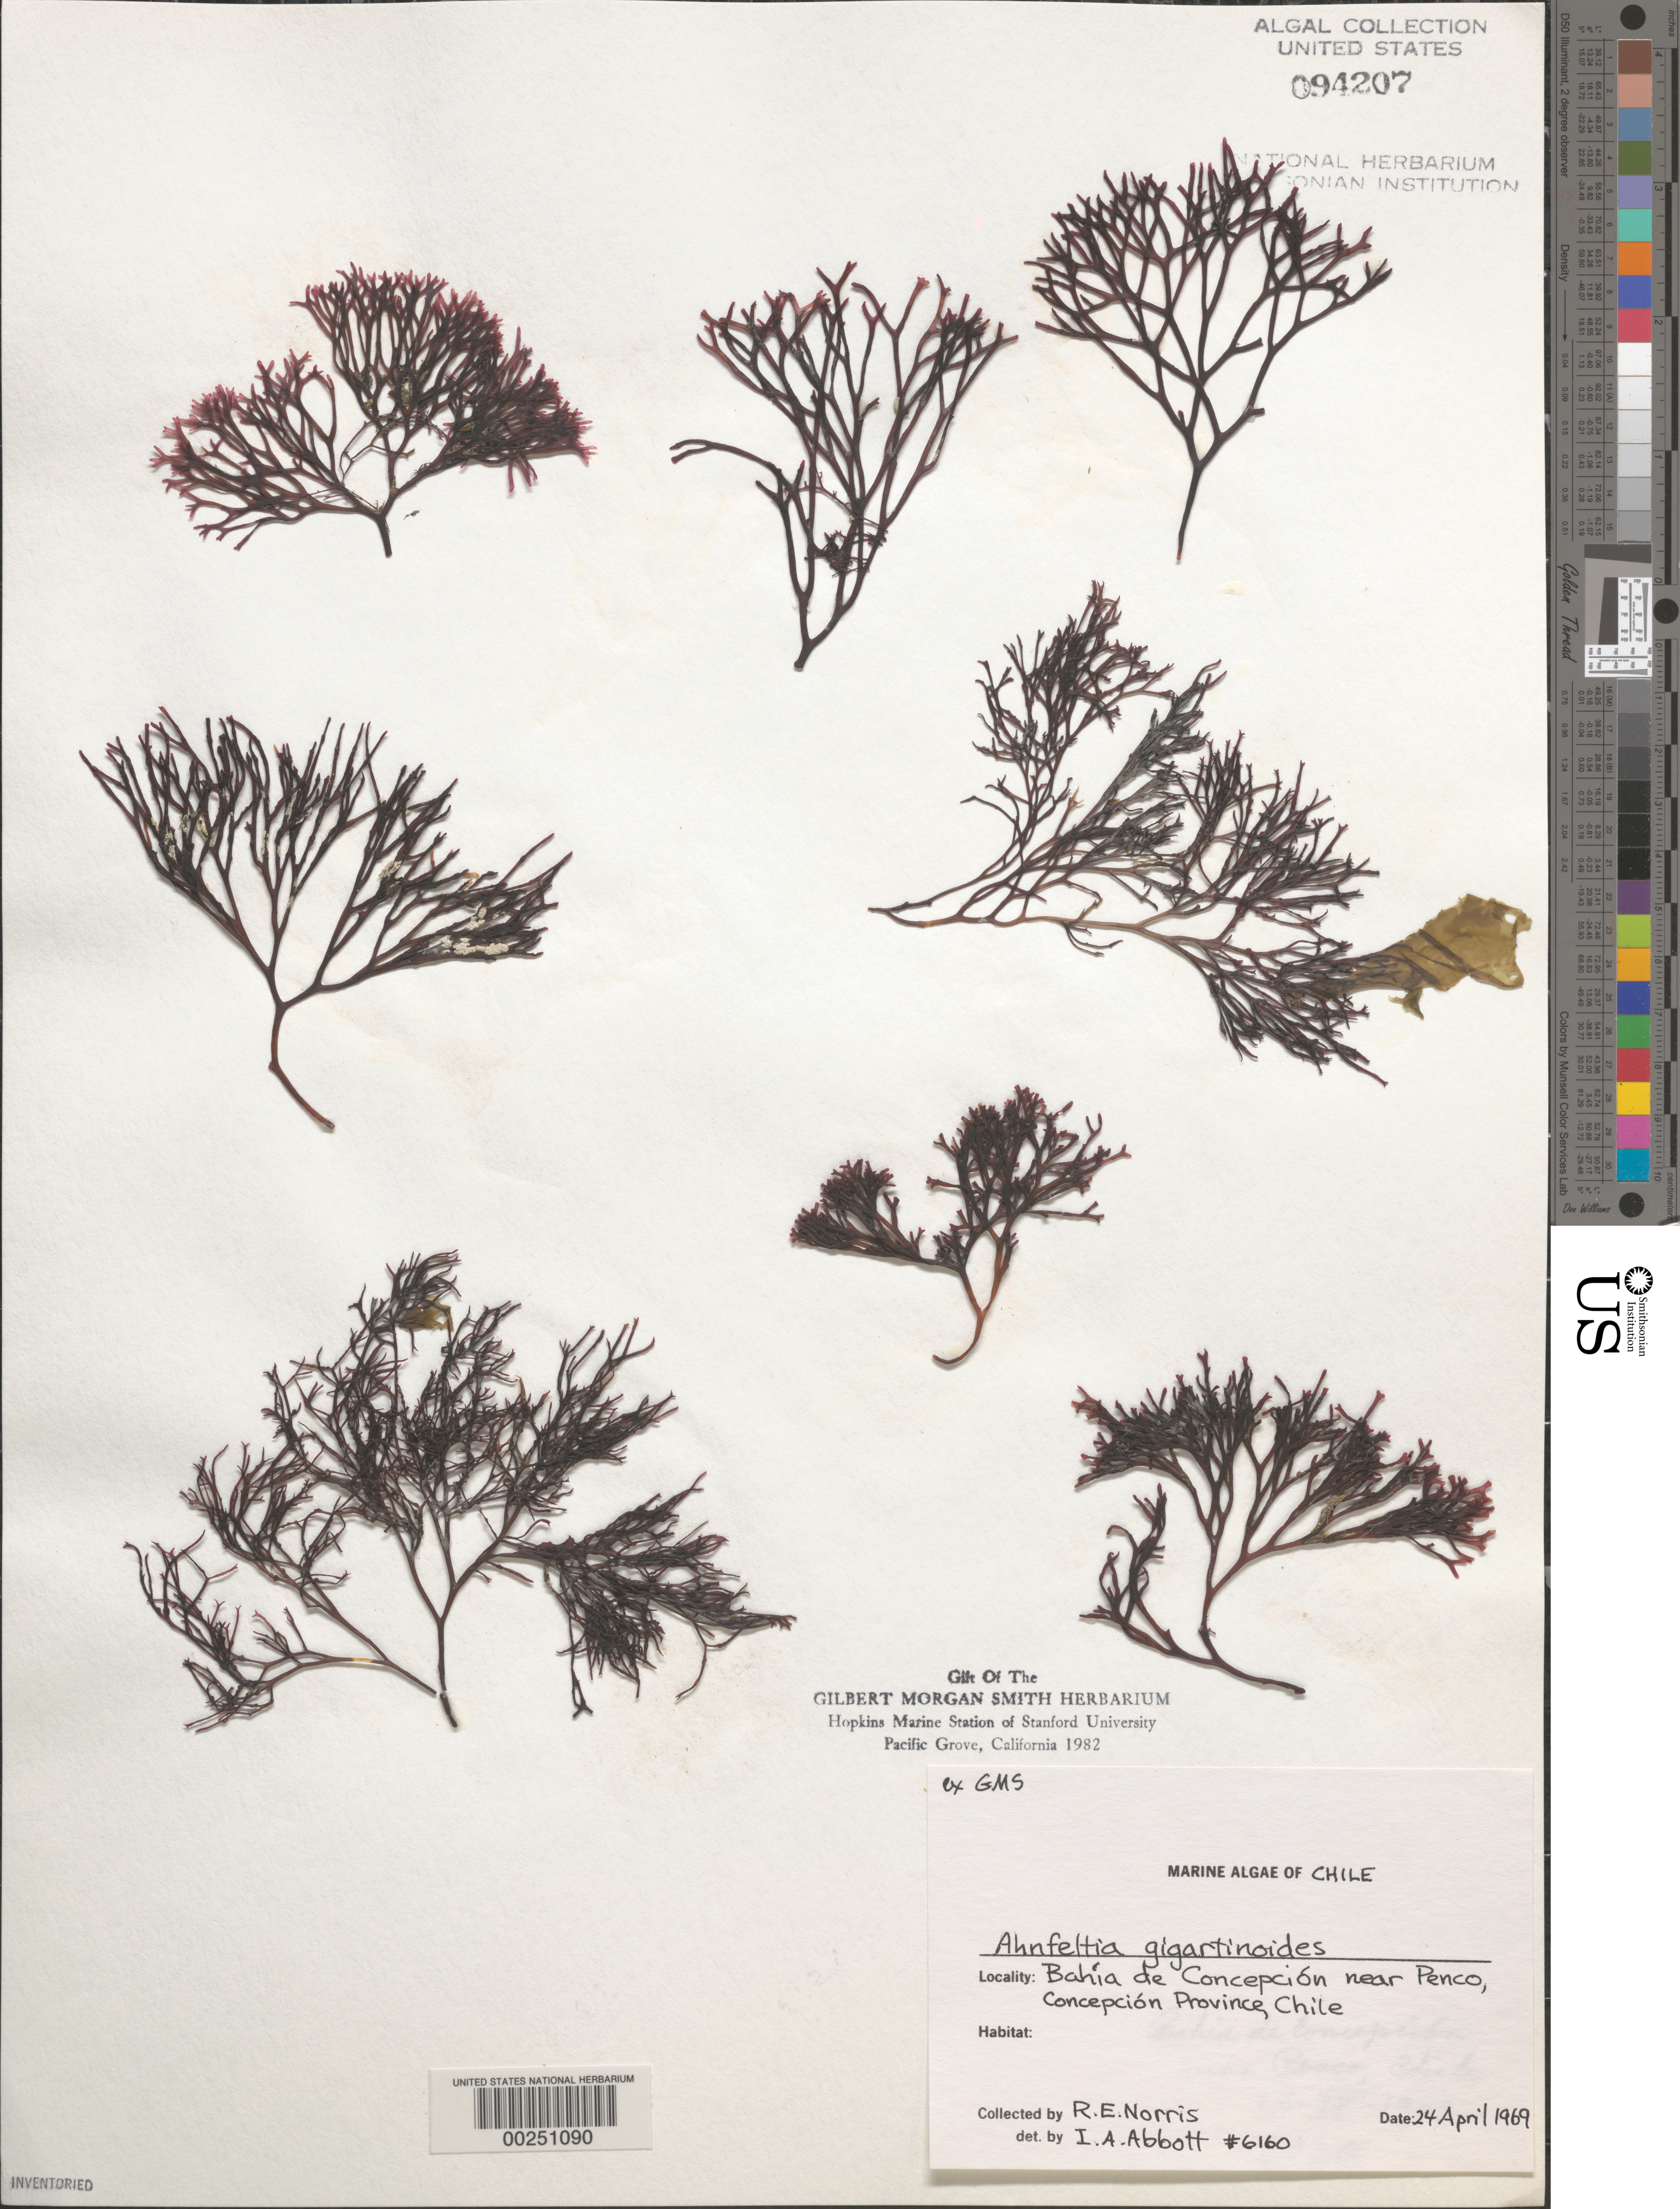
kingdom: Plantae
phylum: Rhodophyta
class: Florideophyceae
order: Ahnfeltiales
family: Ahnfeltiaceae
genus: Ahnfeltia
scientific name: Ahnfeltia gigartinoides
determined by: Abbott, Isabella A.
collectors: R. E. Norris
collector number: IAA 6160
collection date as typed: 24 Apr 1969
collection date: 1969-04-24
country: Chile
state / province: Bio-Bío (VIII)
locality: Bahia de concepcion near penco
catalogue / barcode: US 94207